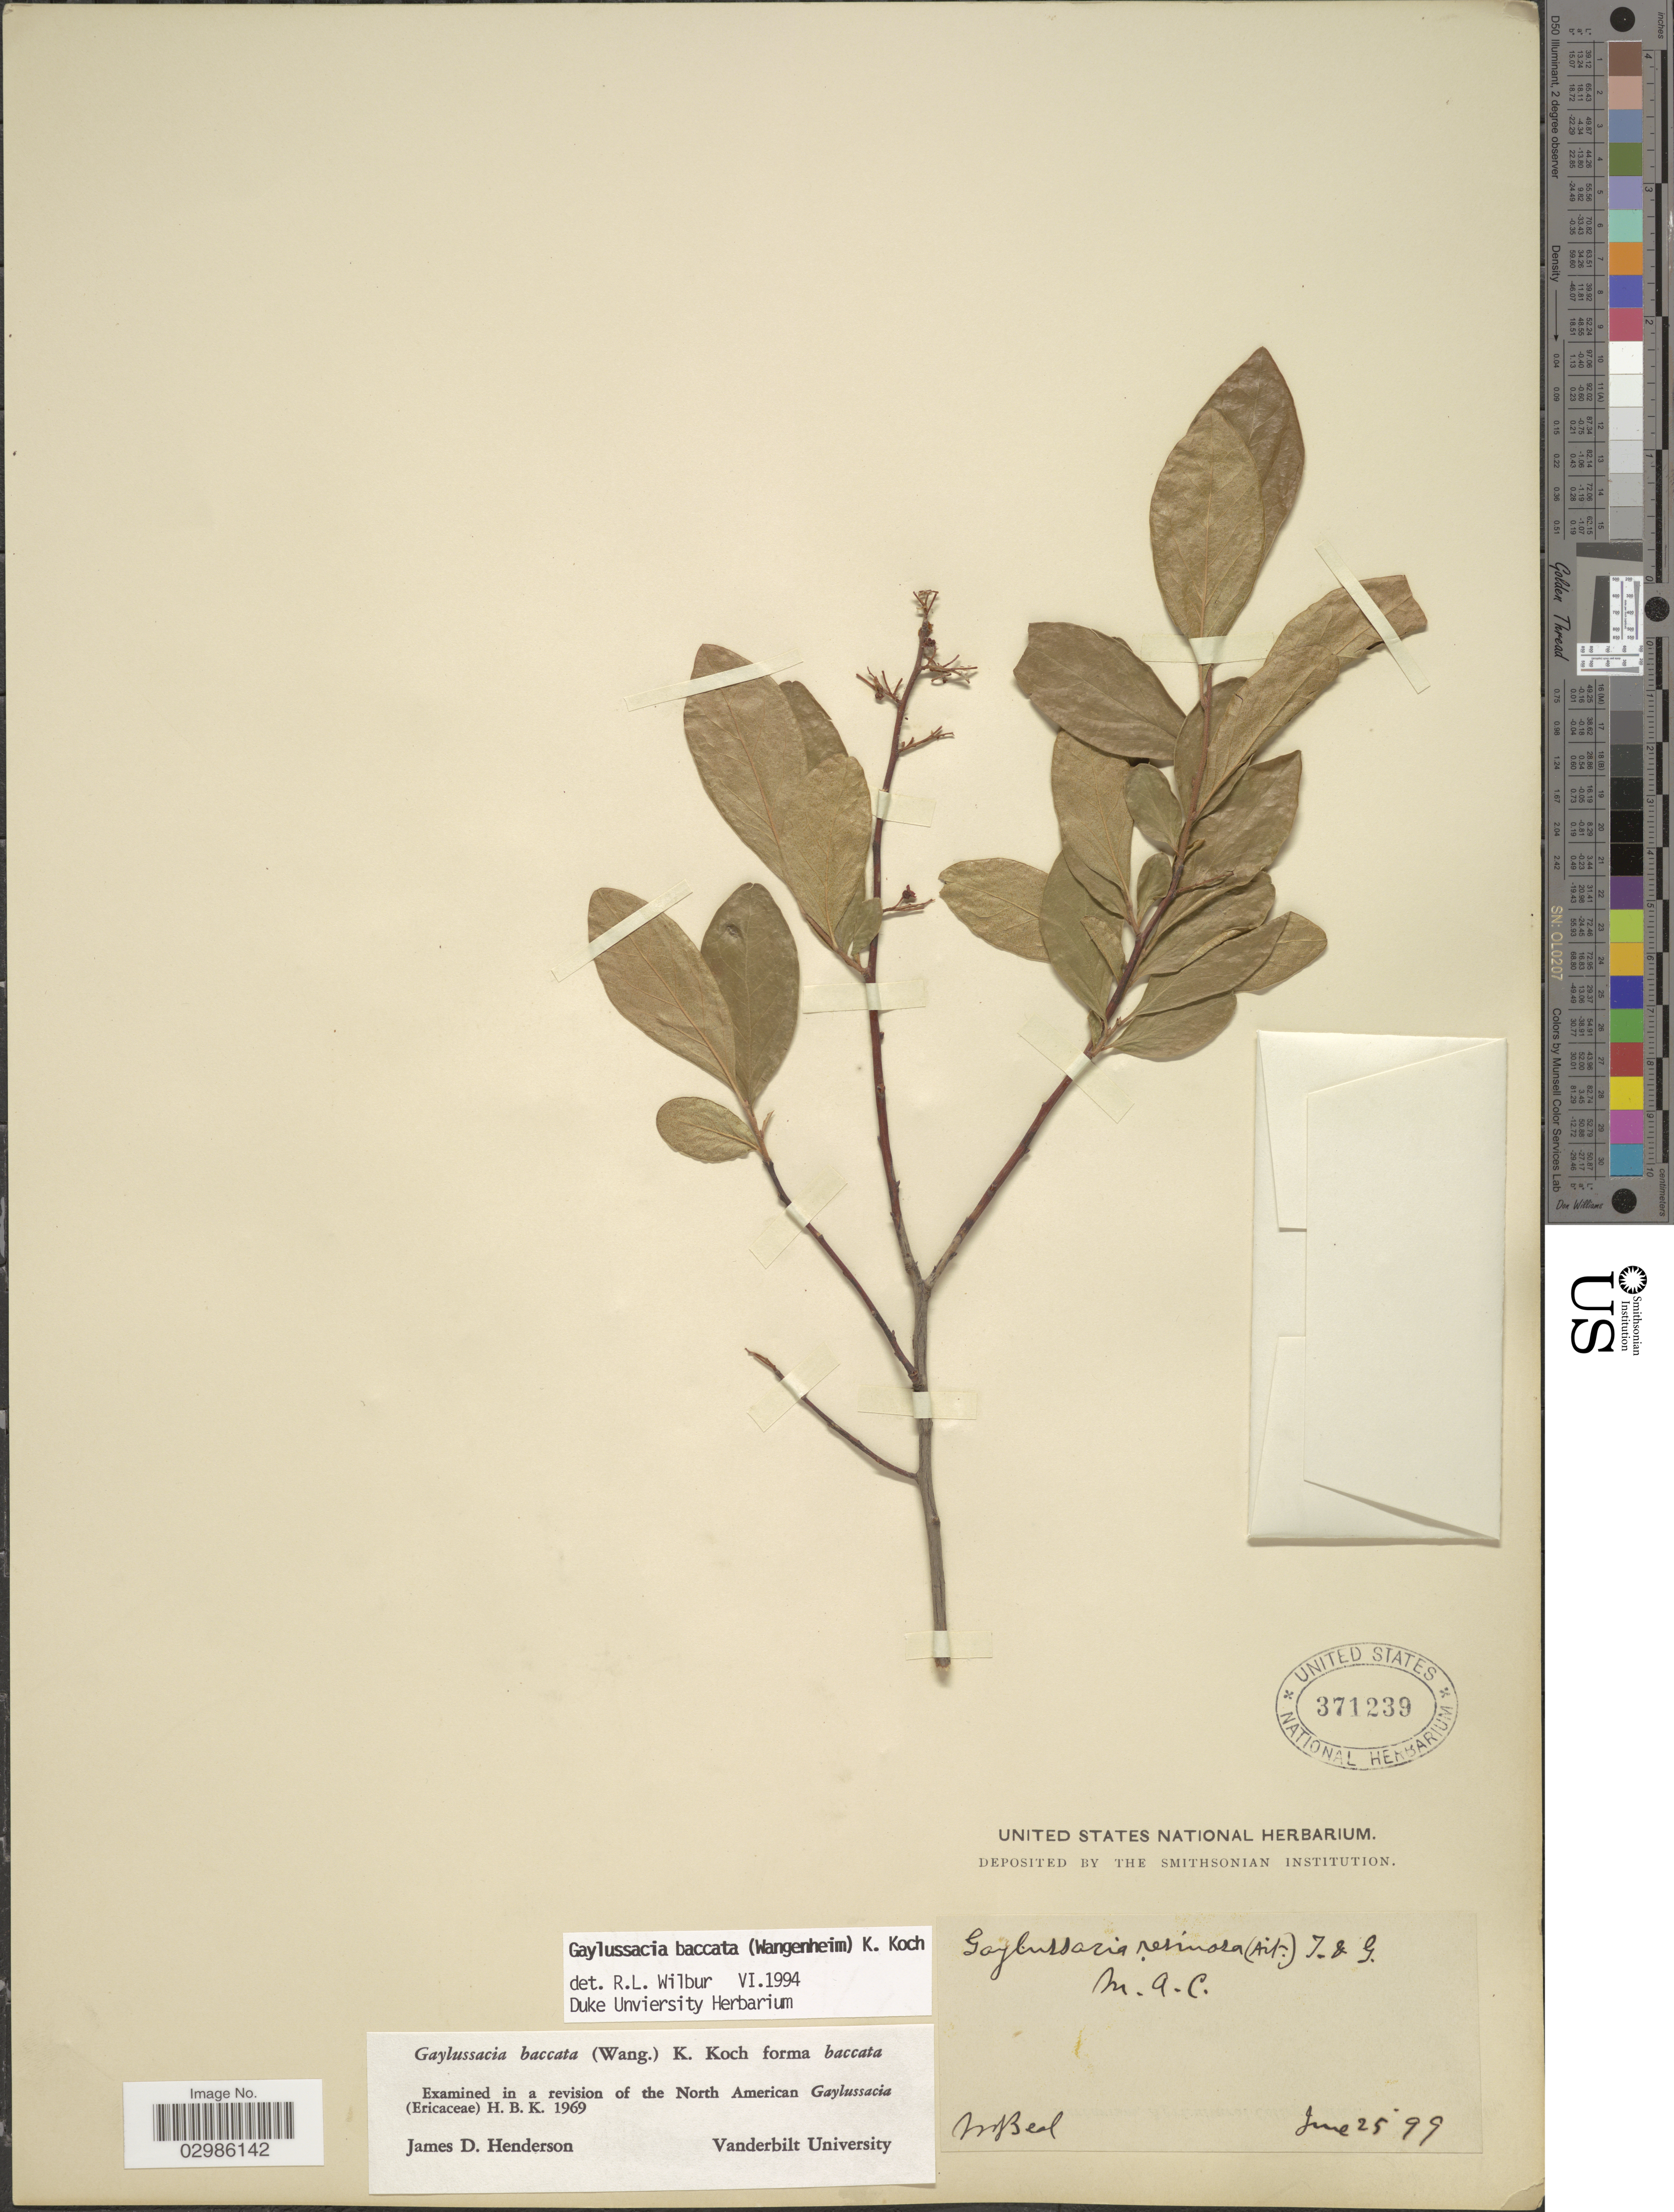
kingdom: Plantae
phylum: Tracheophyta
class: Magnoliopsida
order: Ericales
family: Ericaceae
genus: Gaylussacia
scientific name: Gaylussacia baccata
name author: (Wangenh.) K. Koch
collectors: W. J. Beal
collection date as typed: Transcribed d/m/y: 25/6/99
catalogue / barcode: US 371239